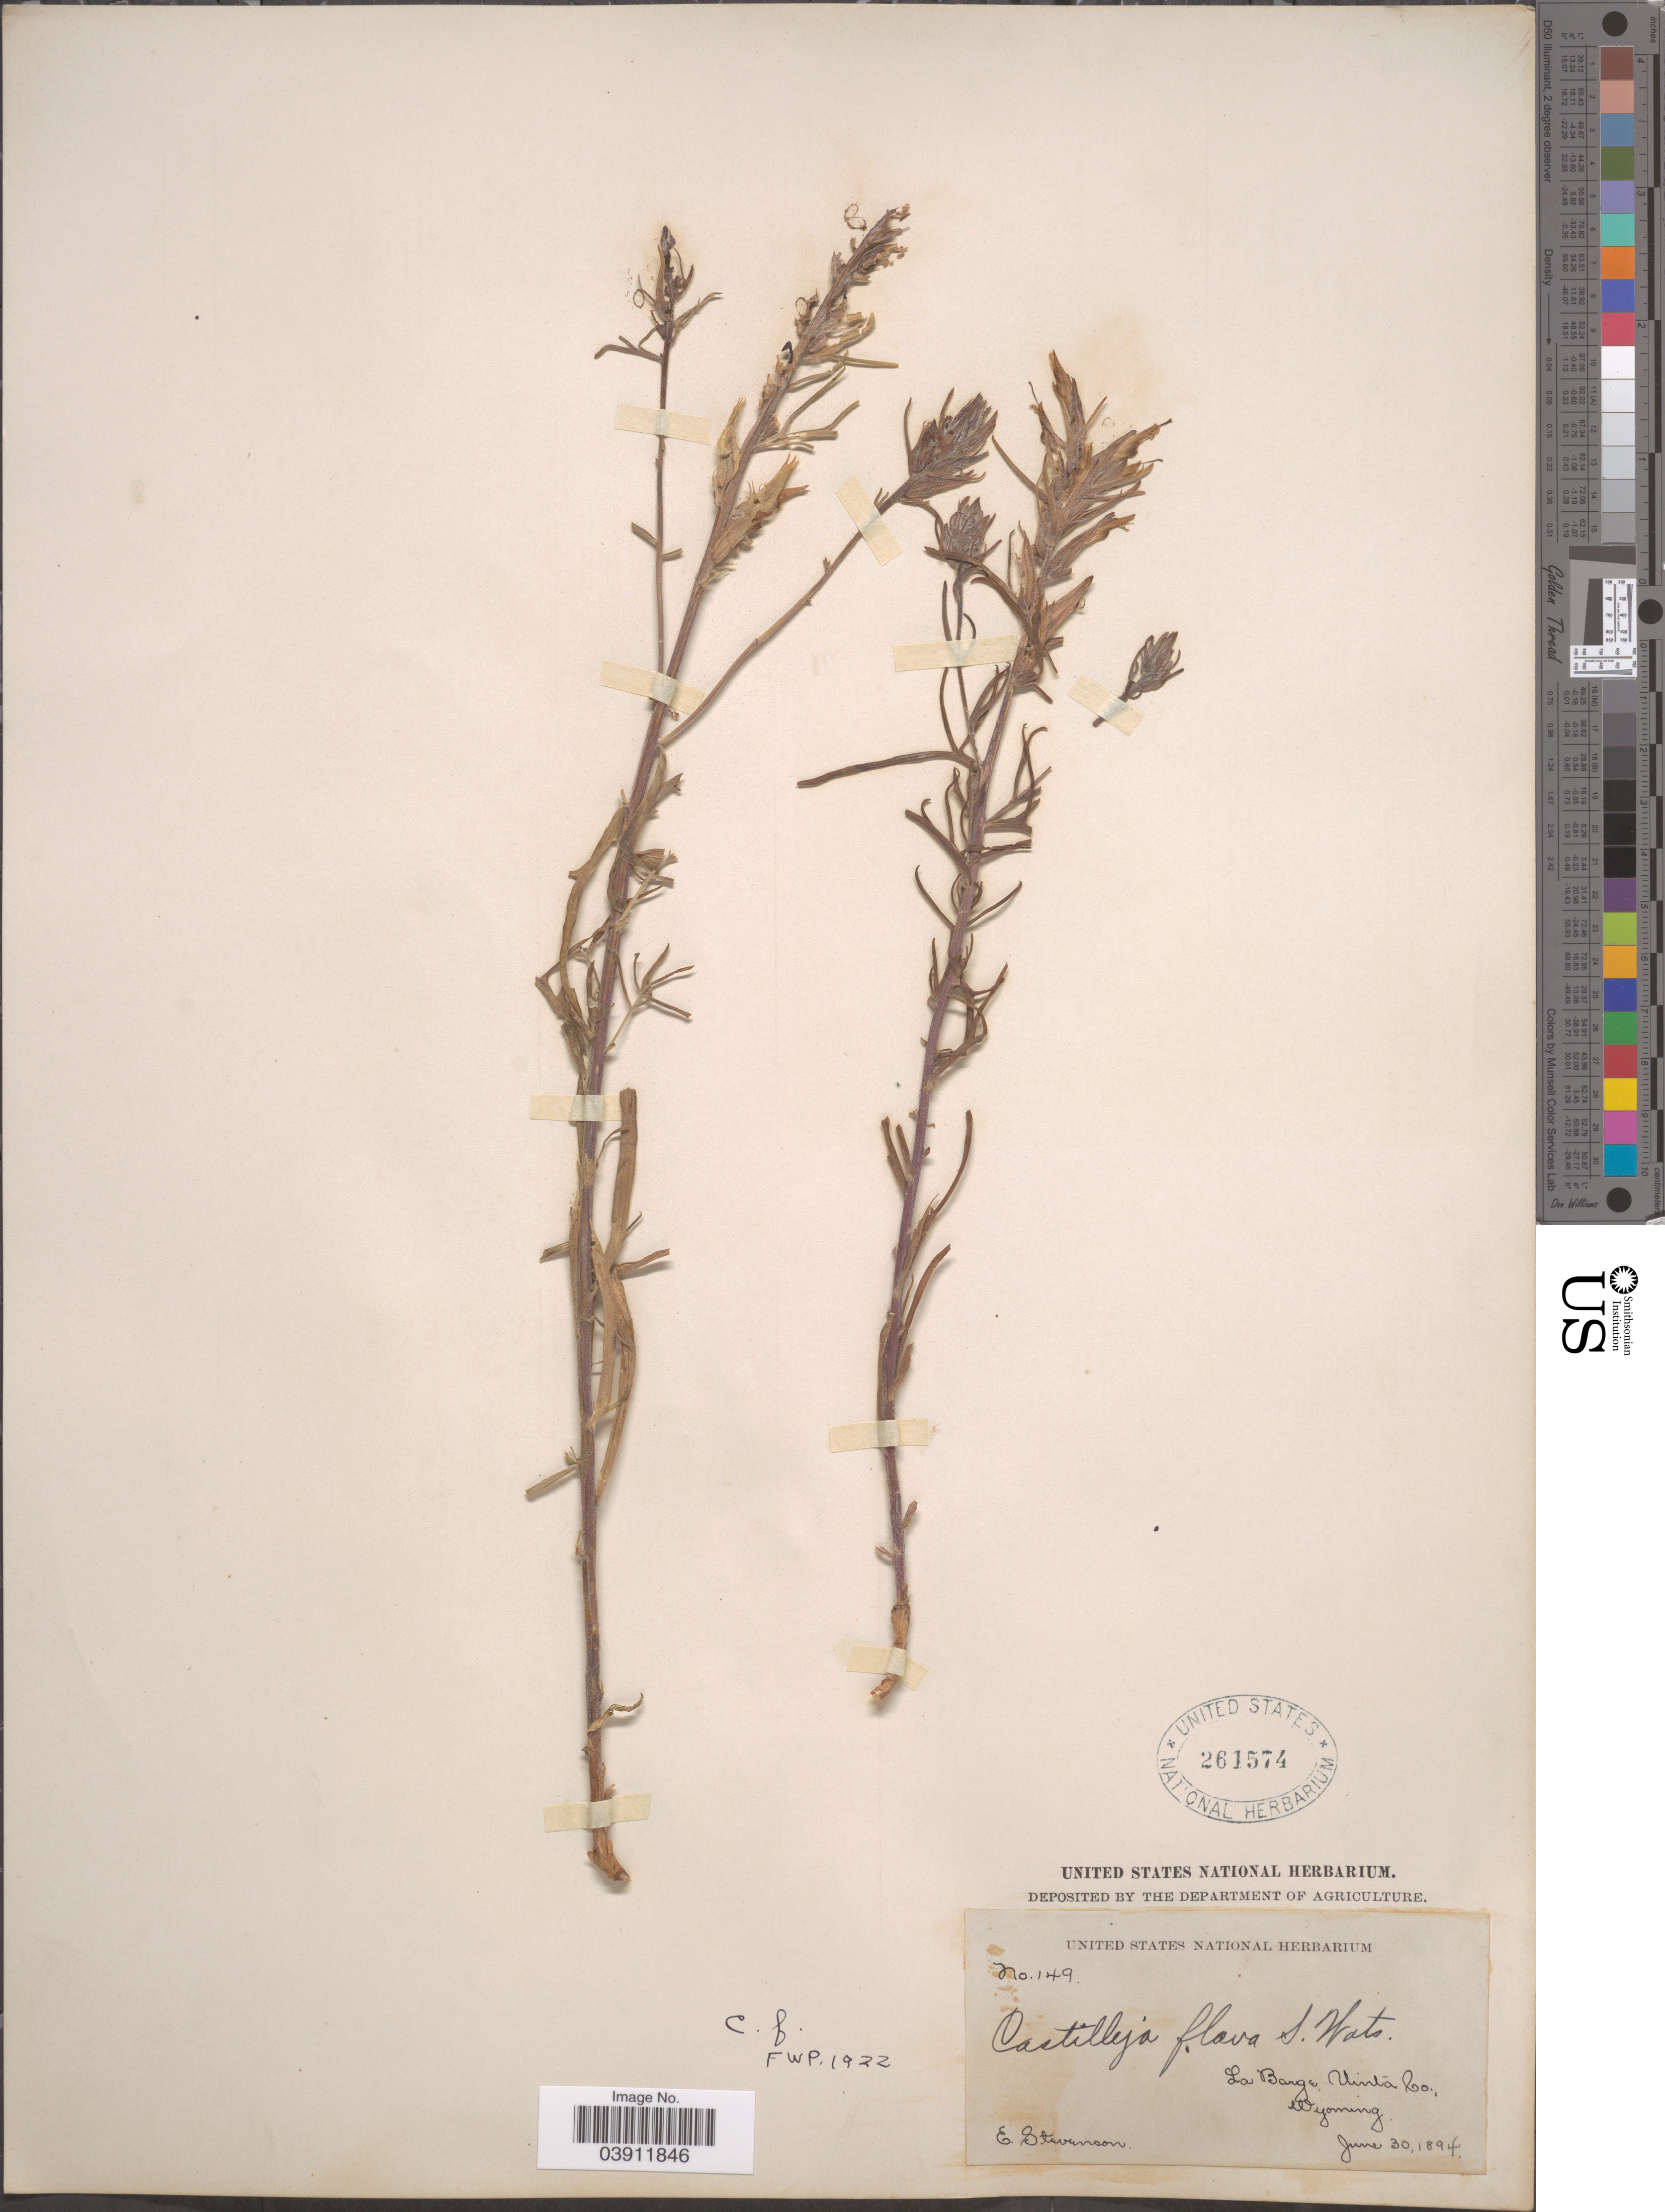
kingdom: Plantae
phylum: Tracheophyta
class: Magnoliopsida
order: Lamiales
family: Orobanchaceae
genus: Castilleja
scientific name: Castilleja flava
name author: S. Watson in C. King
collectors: E. Stevenson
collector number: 149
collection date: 1894-06-30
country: United States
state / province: Wyoming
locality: La Barge Uinta Co.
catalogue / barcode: US 261574